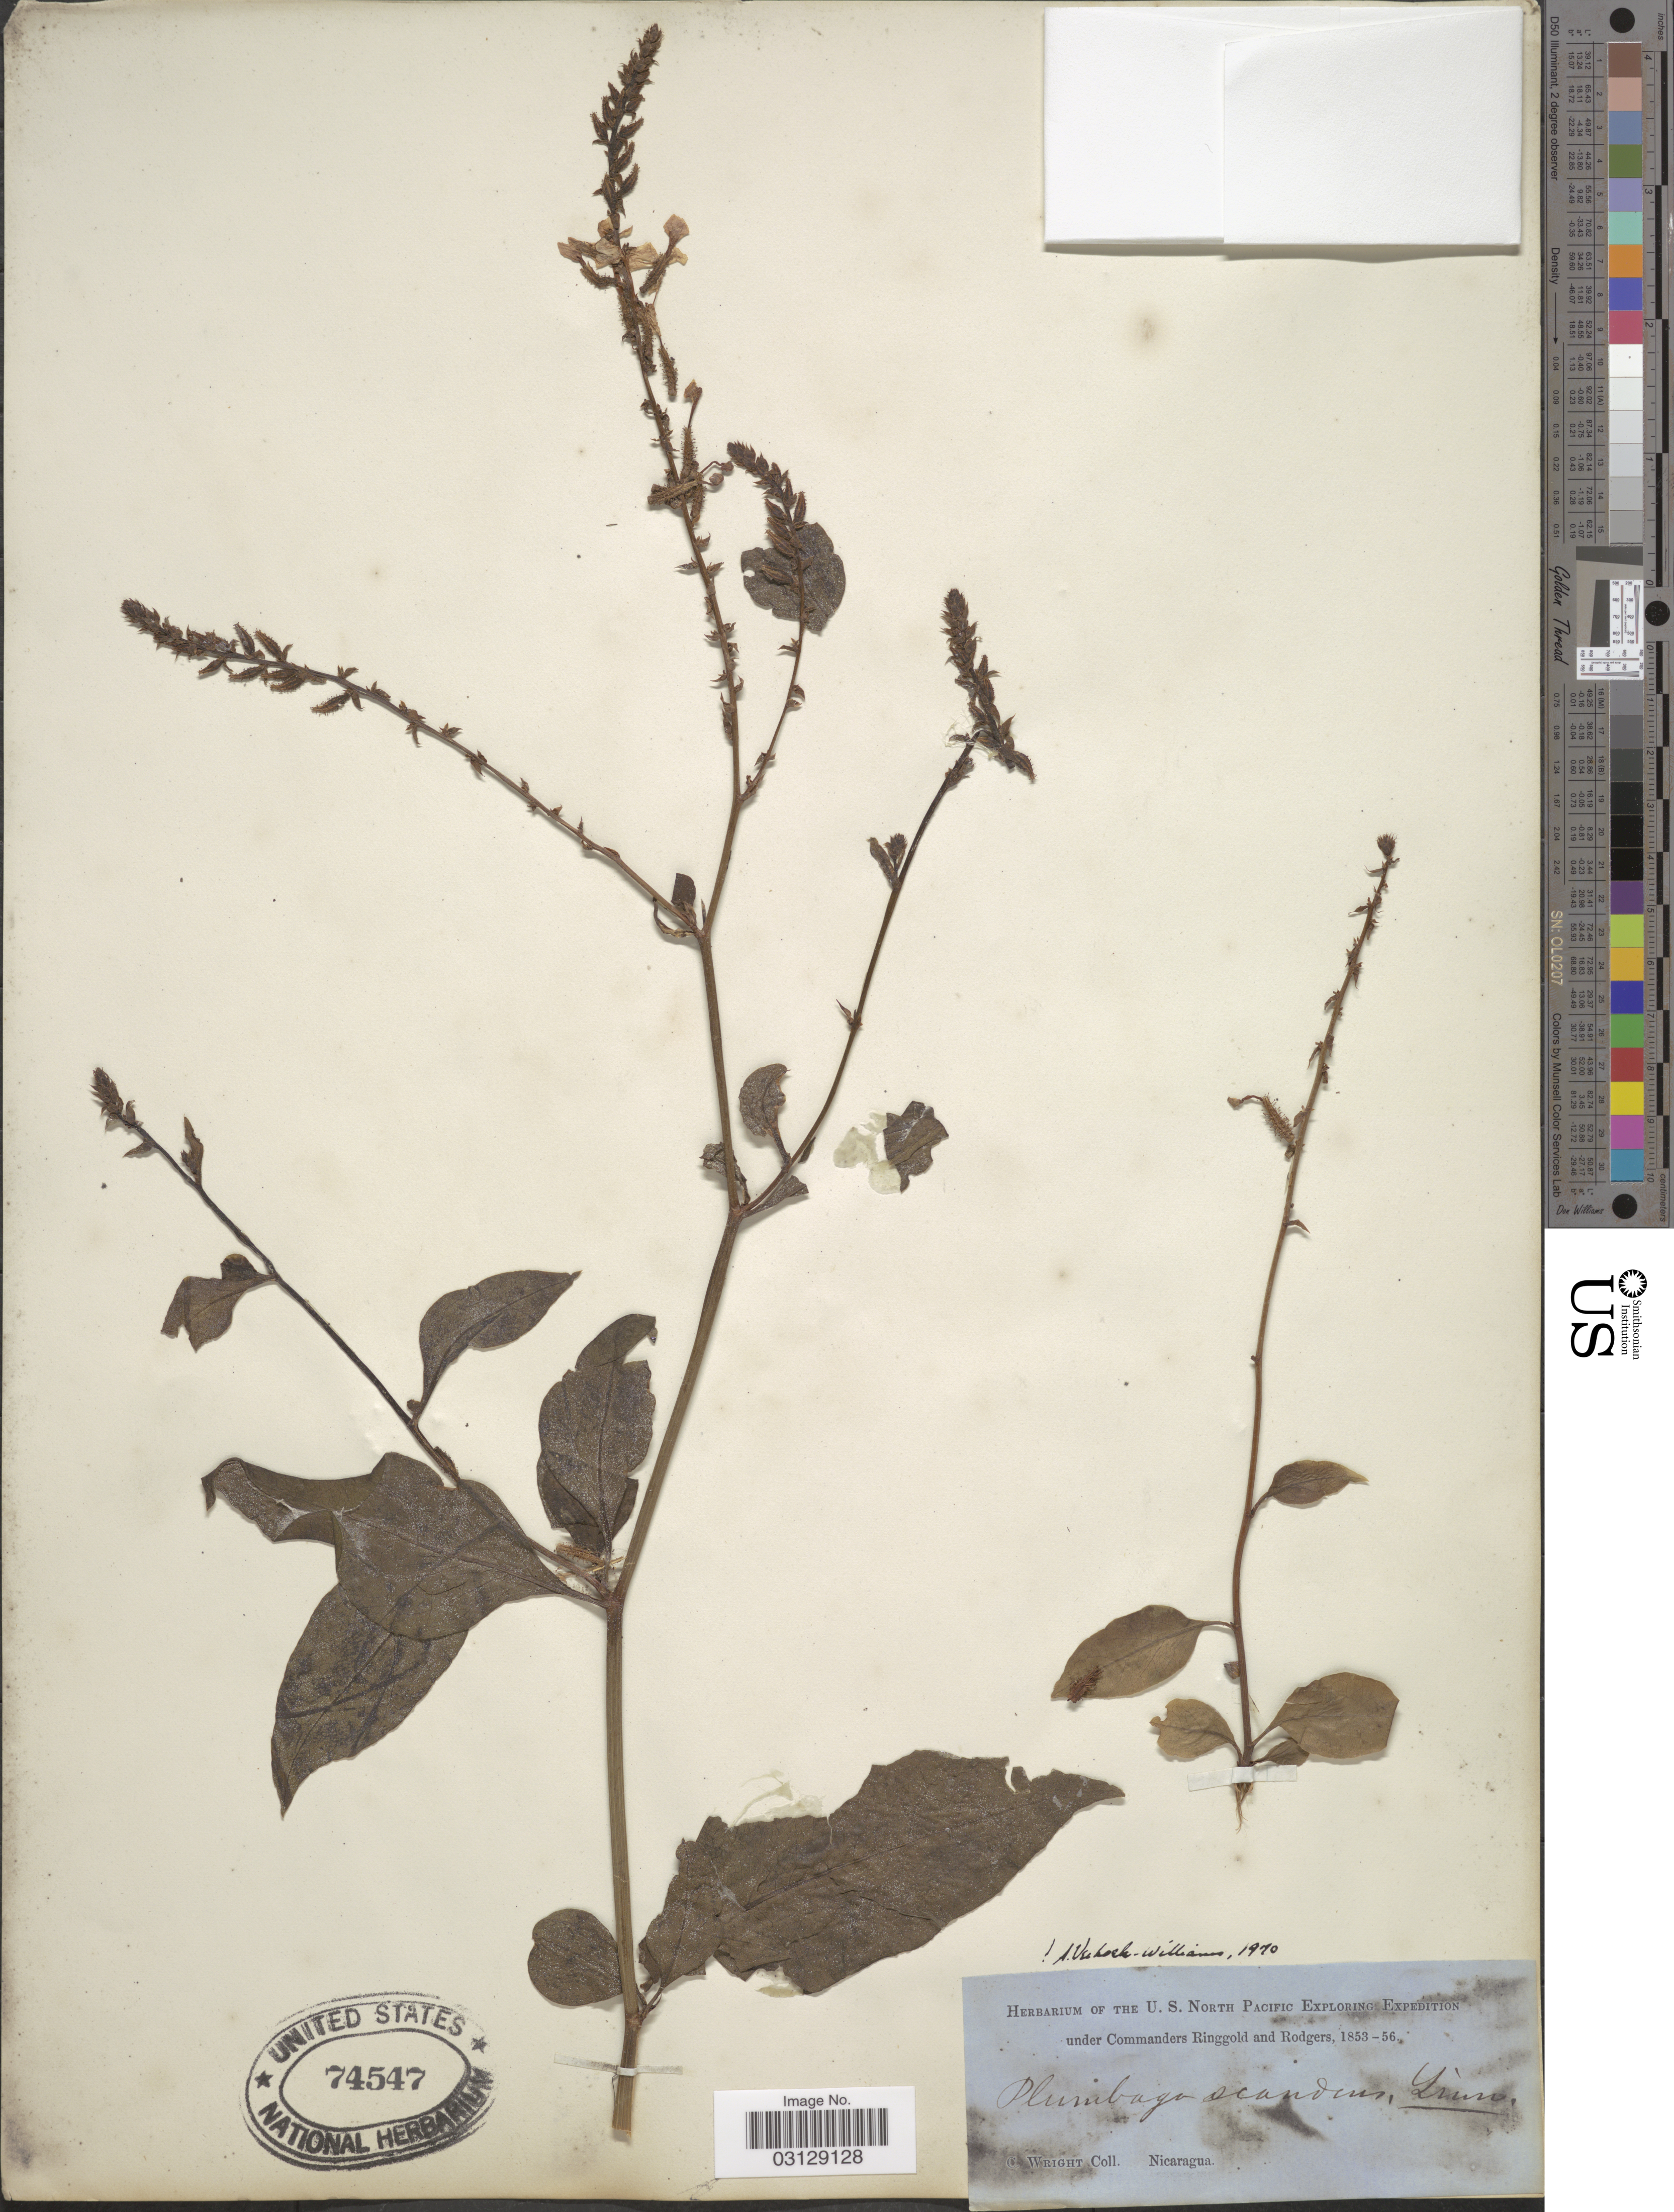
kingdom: Plantae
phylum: Tracheophyta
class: Magnoliopsida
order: Caryophyllales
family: Plumbaginaceae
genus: Plumbago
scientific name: Plumbago scandens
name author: L.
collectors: C. Wright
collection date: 1853/1856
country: Nicaragua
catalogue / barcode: US 74547